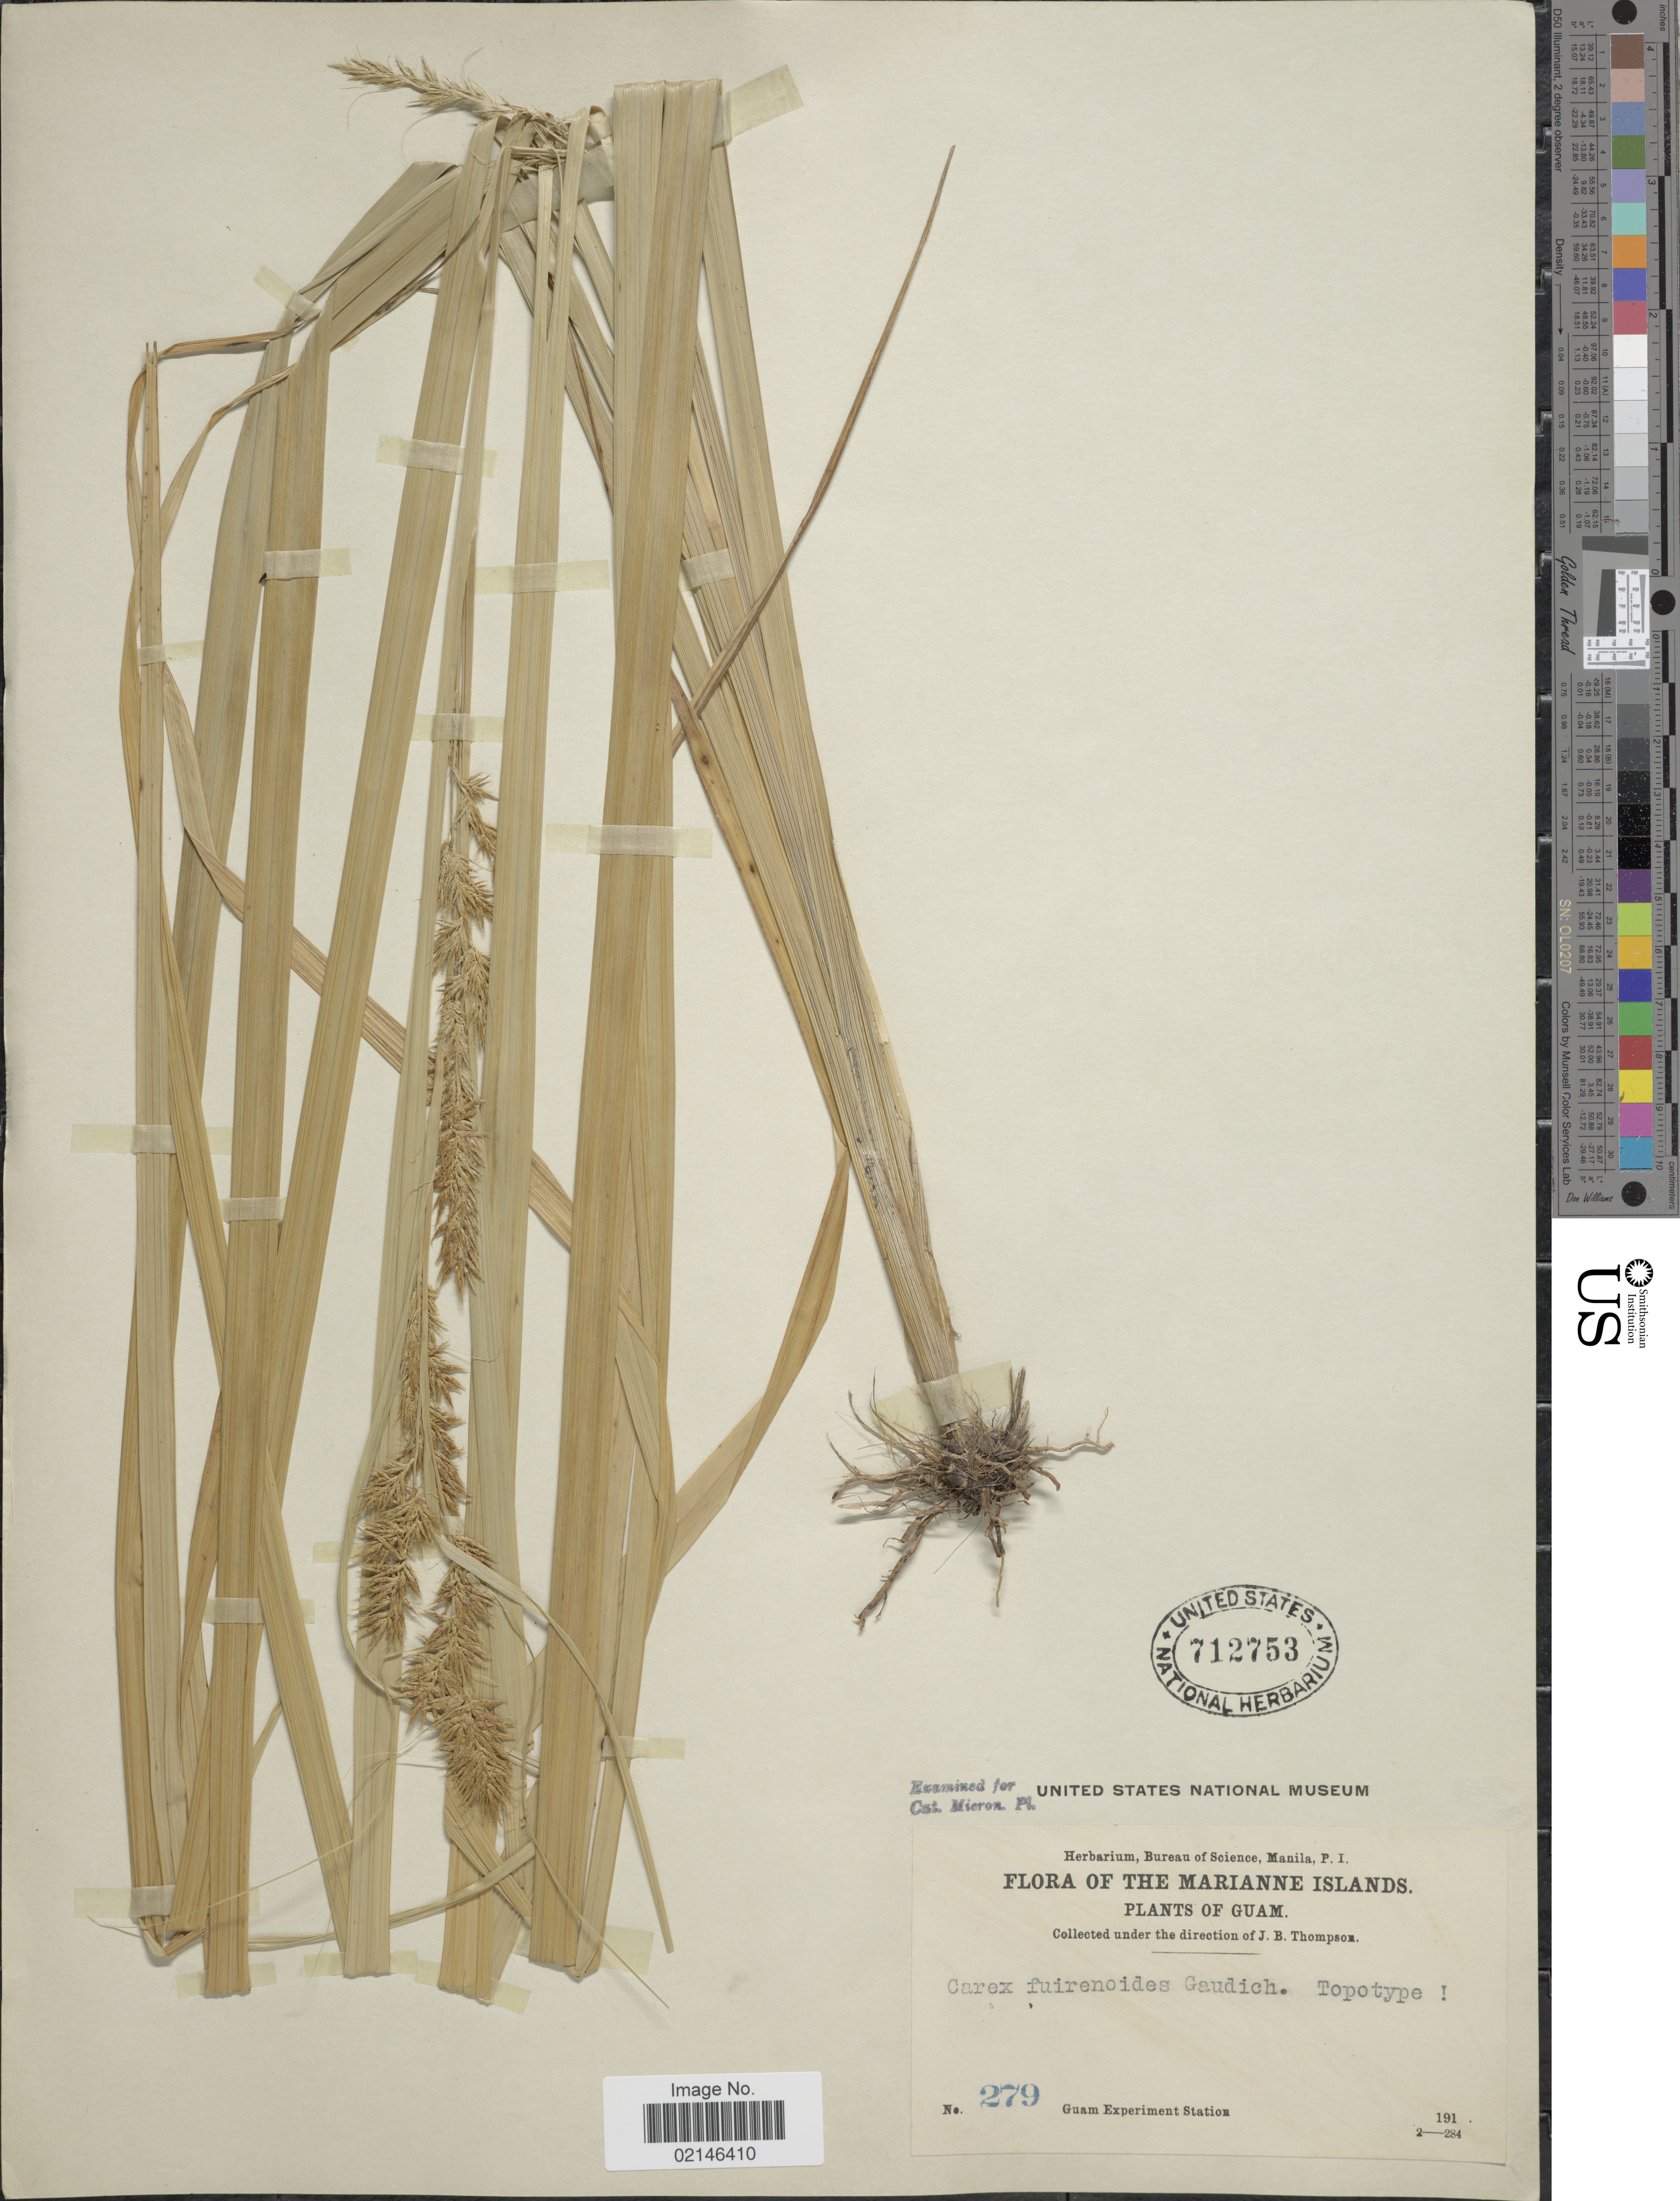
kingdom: Plantae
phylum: Tracheophyta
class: Liliopsida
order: Poales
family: Cyperaceae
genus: Carex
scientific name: Carex indica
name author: L.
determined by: Strong, Mark T., (BOT), Smithsonian Institution - National Museum of Natural History (UNITED STATES)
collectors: Guam Exp. Sta.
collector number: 279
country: Guam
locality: The Marianne Islands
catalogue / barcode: US 712753